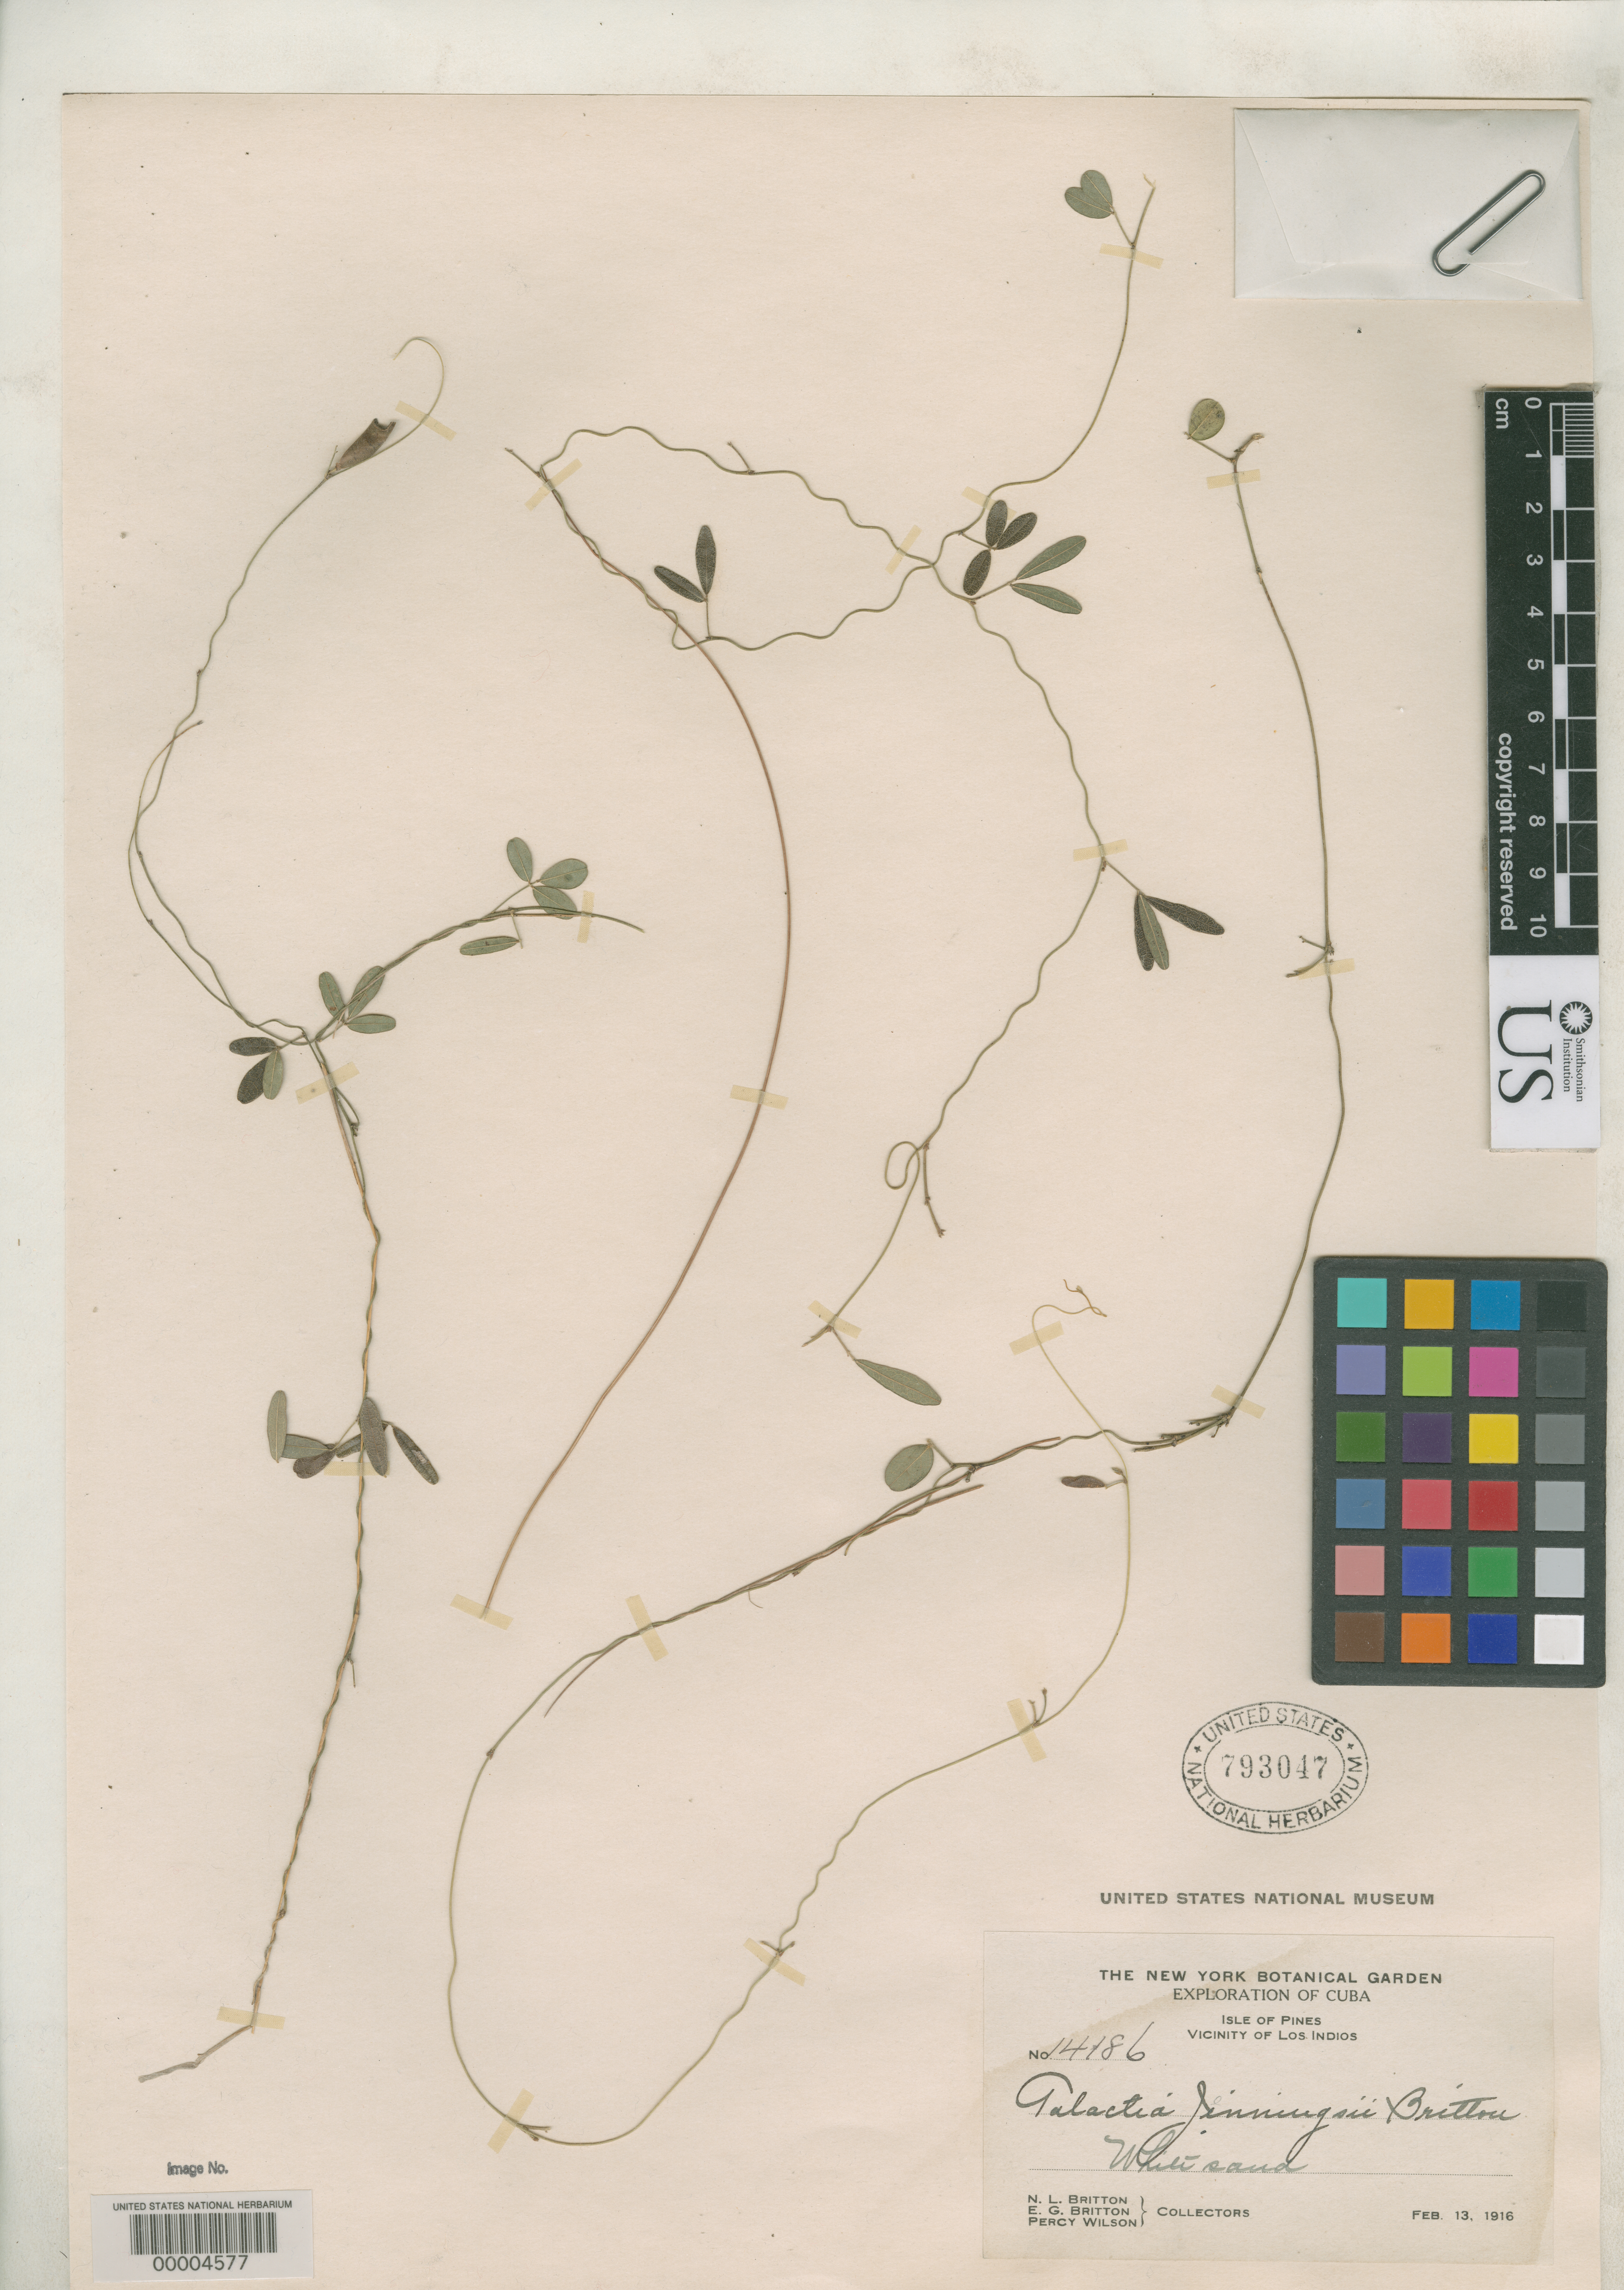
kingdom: Plantae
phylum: Tracheophyta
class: Magnoliopsida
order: Fabales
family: Fabaceae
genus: Galactia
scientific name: Galactia jenningsii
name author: Britton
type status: Isotype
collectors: N. Britton, E. G. Britton & P. Wilson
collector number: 14186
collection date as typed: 13 Feb 1916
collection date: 1916-02-13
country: Cuba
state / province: Isla de La Juventud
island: Isla de La Juventud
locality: Vicinity of Los Indios (as Isle of Pines).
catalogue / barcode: US 793047